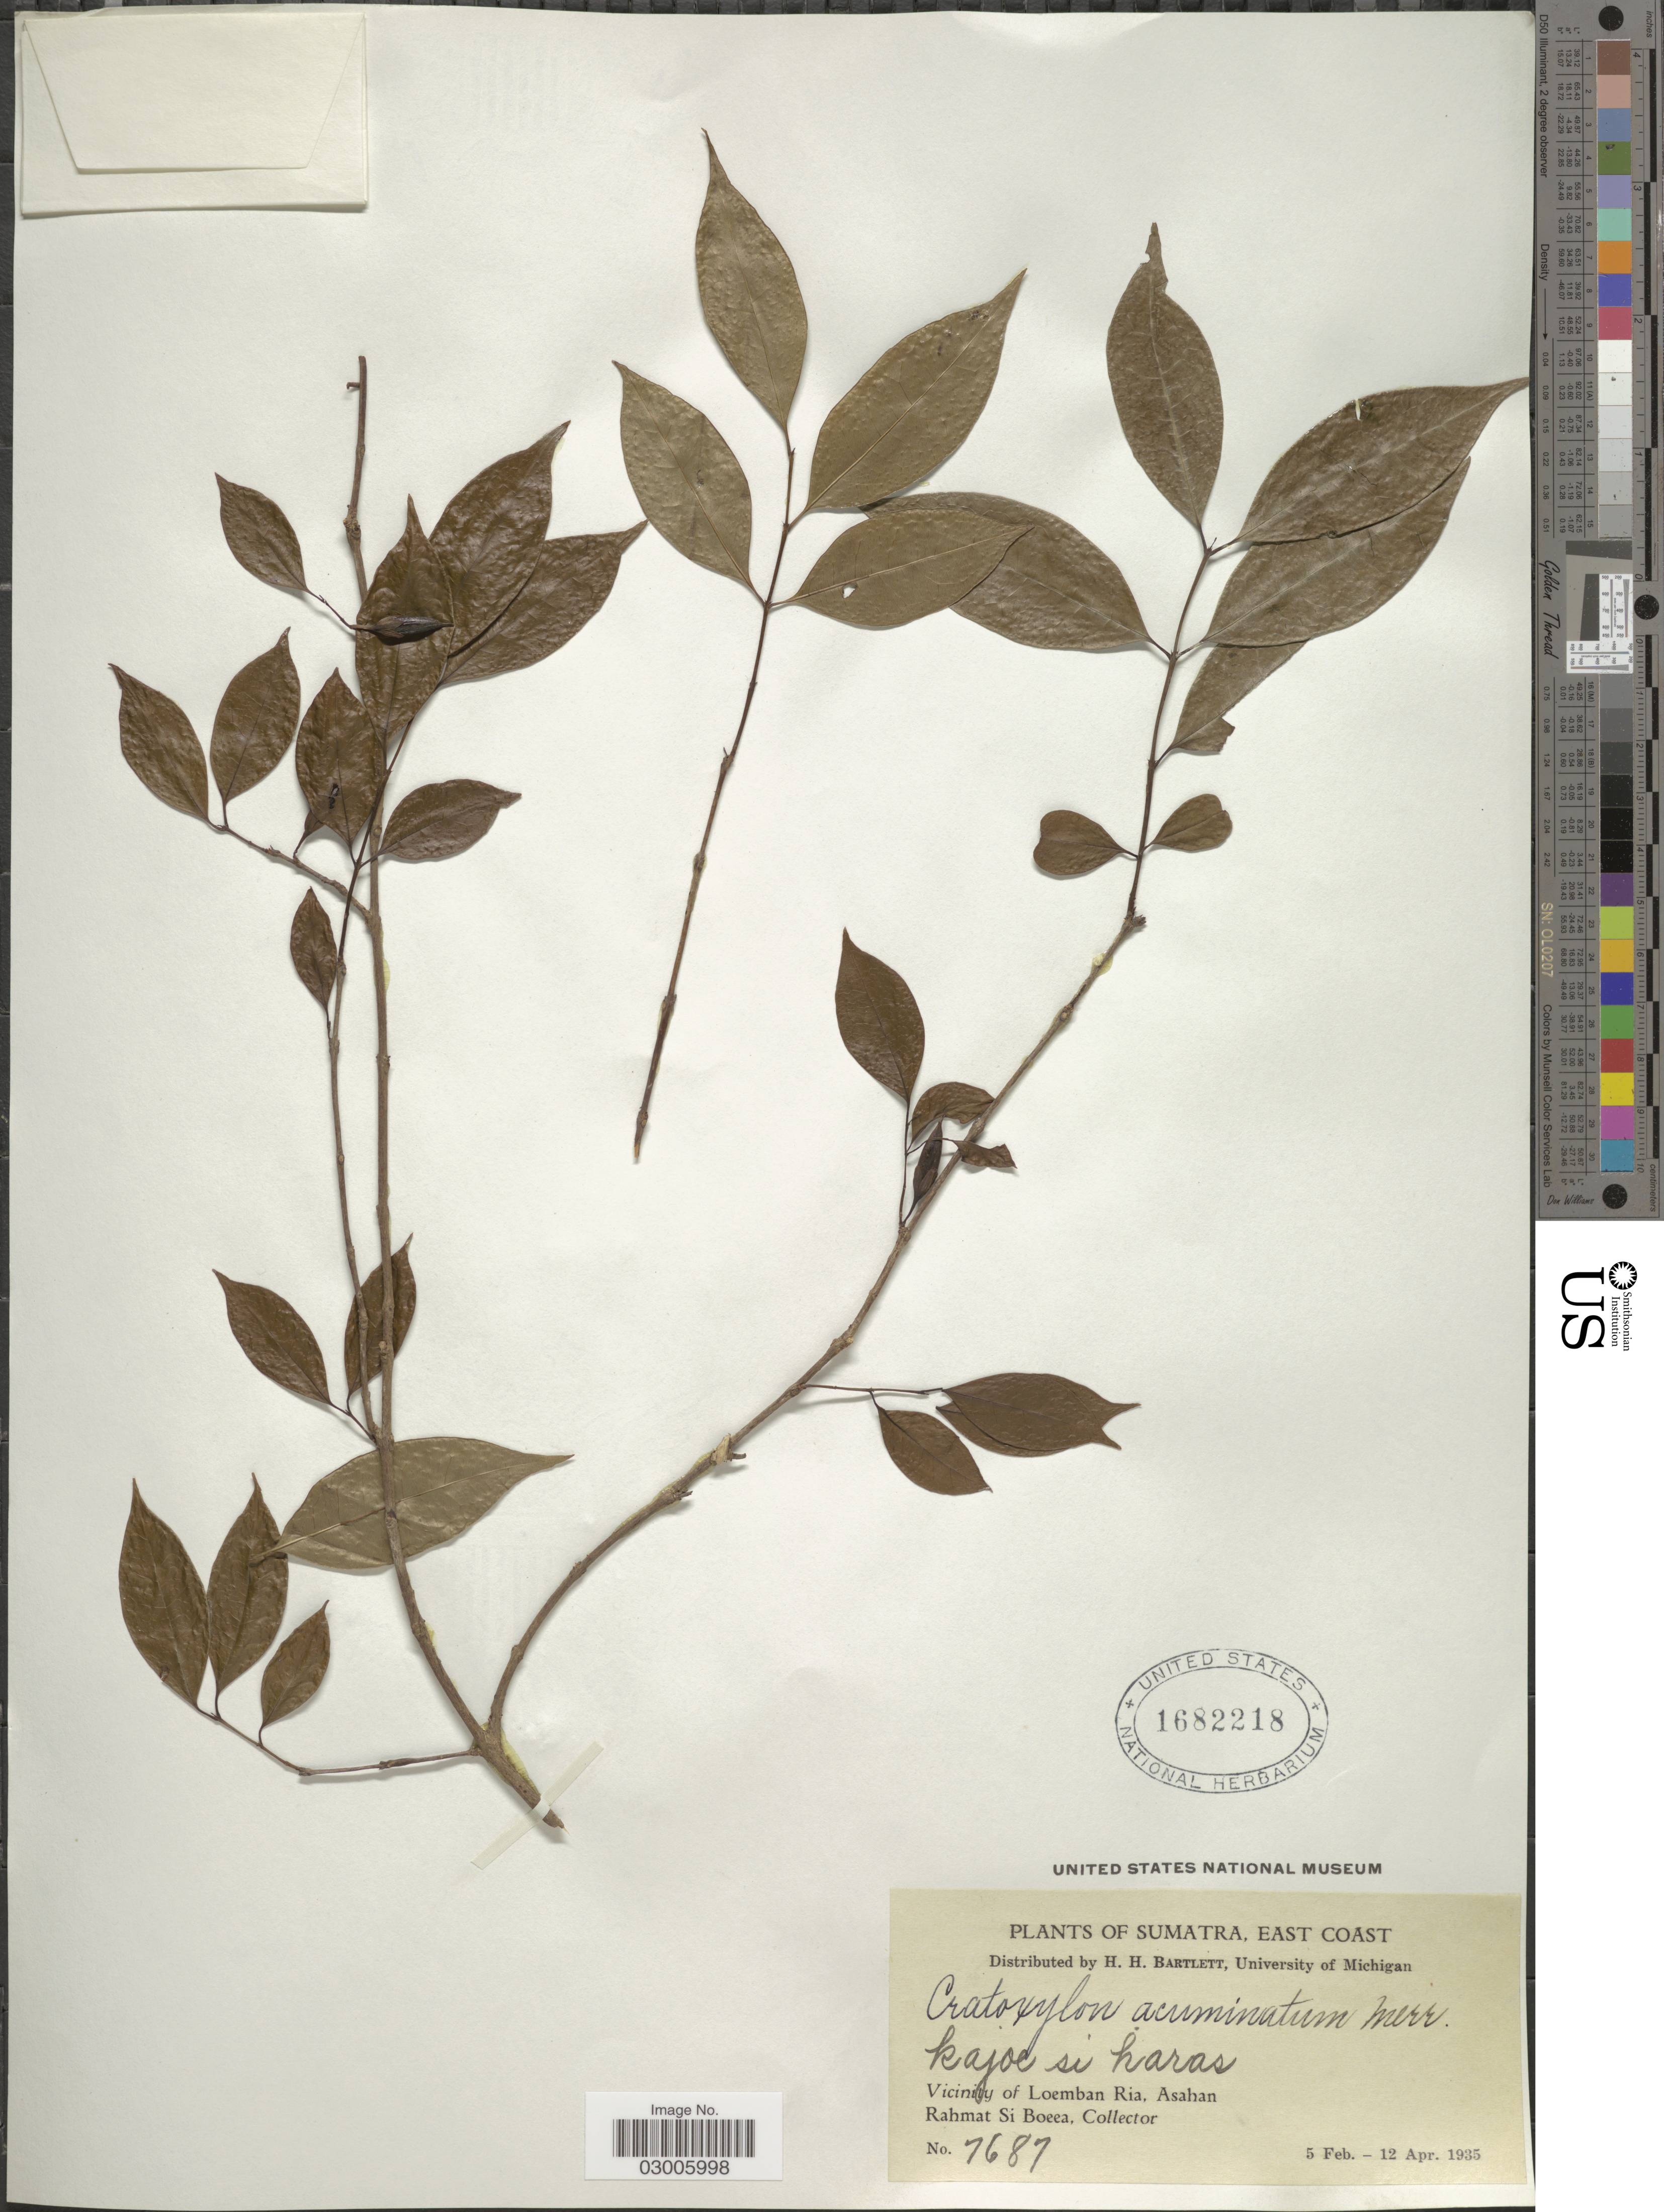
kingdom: Plantae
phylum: Tracheophyta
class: Magnoliopsida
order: Malpighiales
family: Hypericaceae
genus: Cratoxylum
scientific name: Cratoxylum acuminatum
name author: Merr.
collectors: Rahmat Si Boeea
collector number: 7687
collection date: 1935-02-05/1935-04-12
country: Indonesia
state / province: Sumatra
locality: East Coast. Vicinity of Loemban Ria, Asahan.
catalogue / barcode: US 1682218